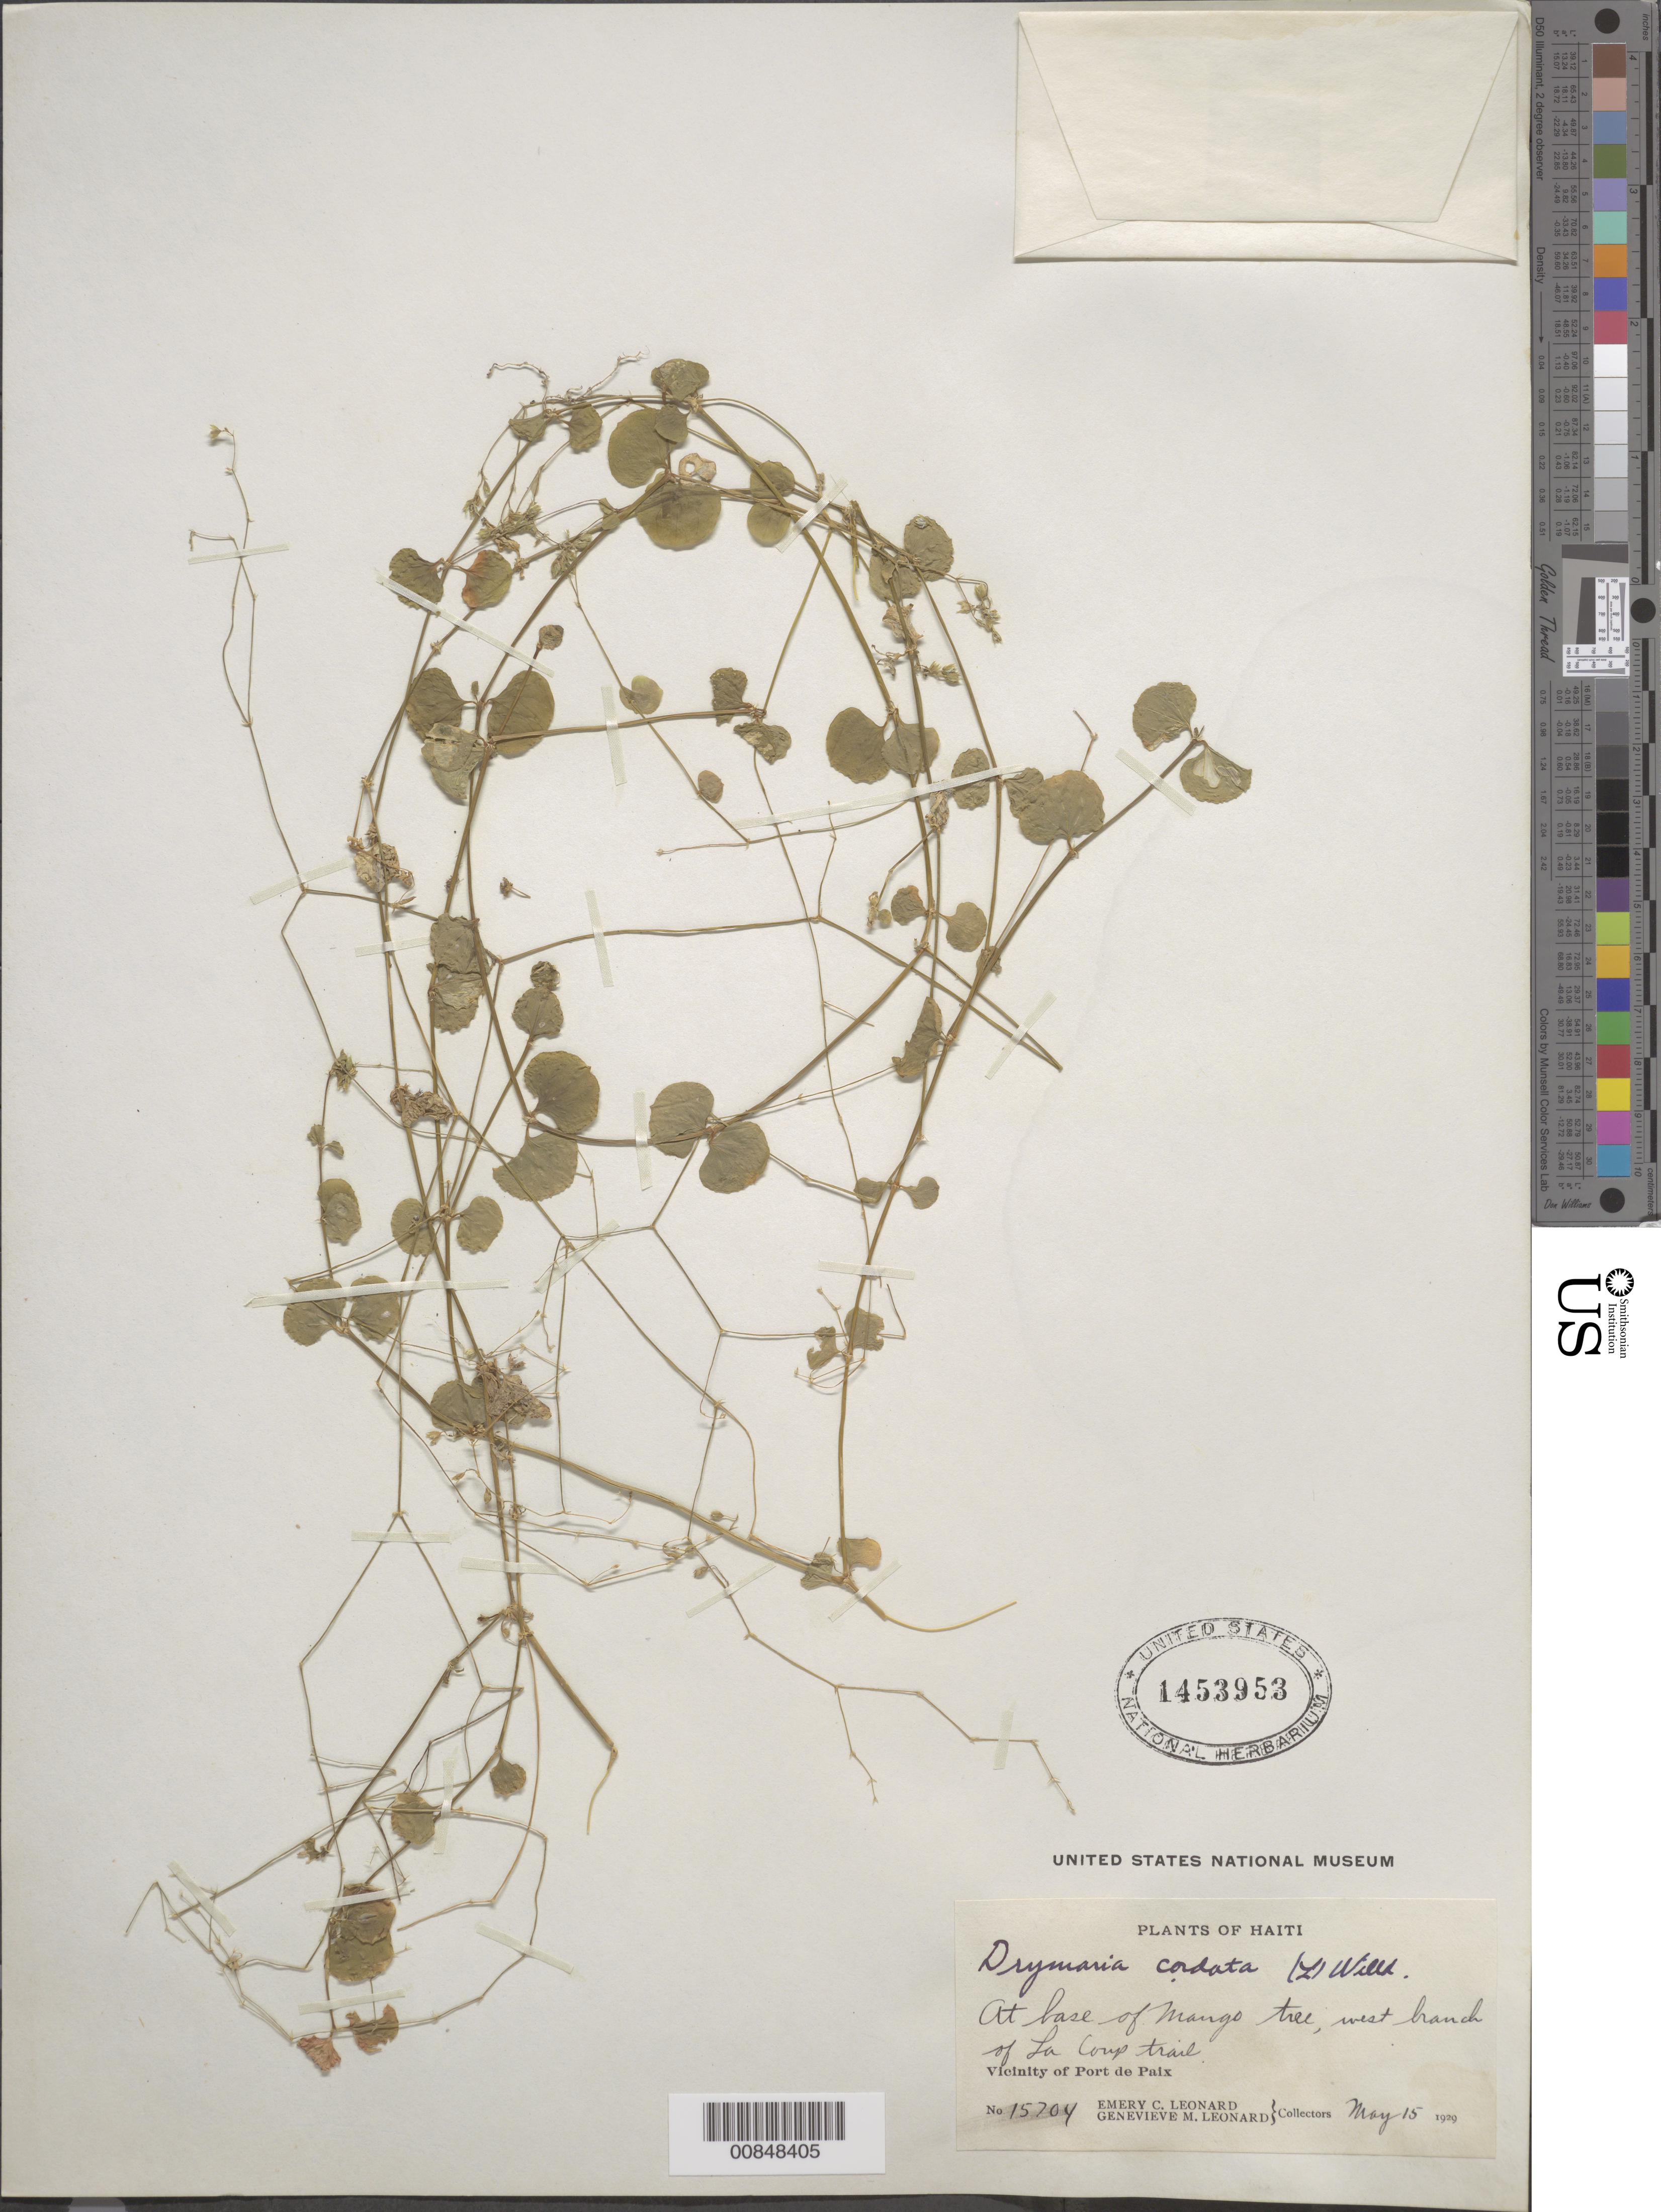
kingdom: Plantae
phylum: Tracheophyta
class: Magnoliopsida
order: Caryophyllales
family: Caryophyllaceae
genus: Drymaria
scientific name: Drymaria cordata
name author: (L.) Willd. ex Schult.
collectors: E. C. Leonard & G. M. Leonard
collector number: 15704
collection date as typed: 15 May 1929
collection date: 1929-05-15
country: Haiti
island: Hispaniola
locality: Vicinity of Port de Paix. West branch of La Coup trail.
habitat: At base of mango tree.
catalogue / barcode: US 1453953